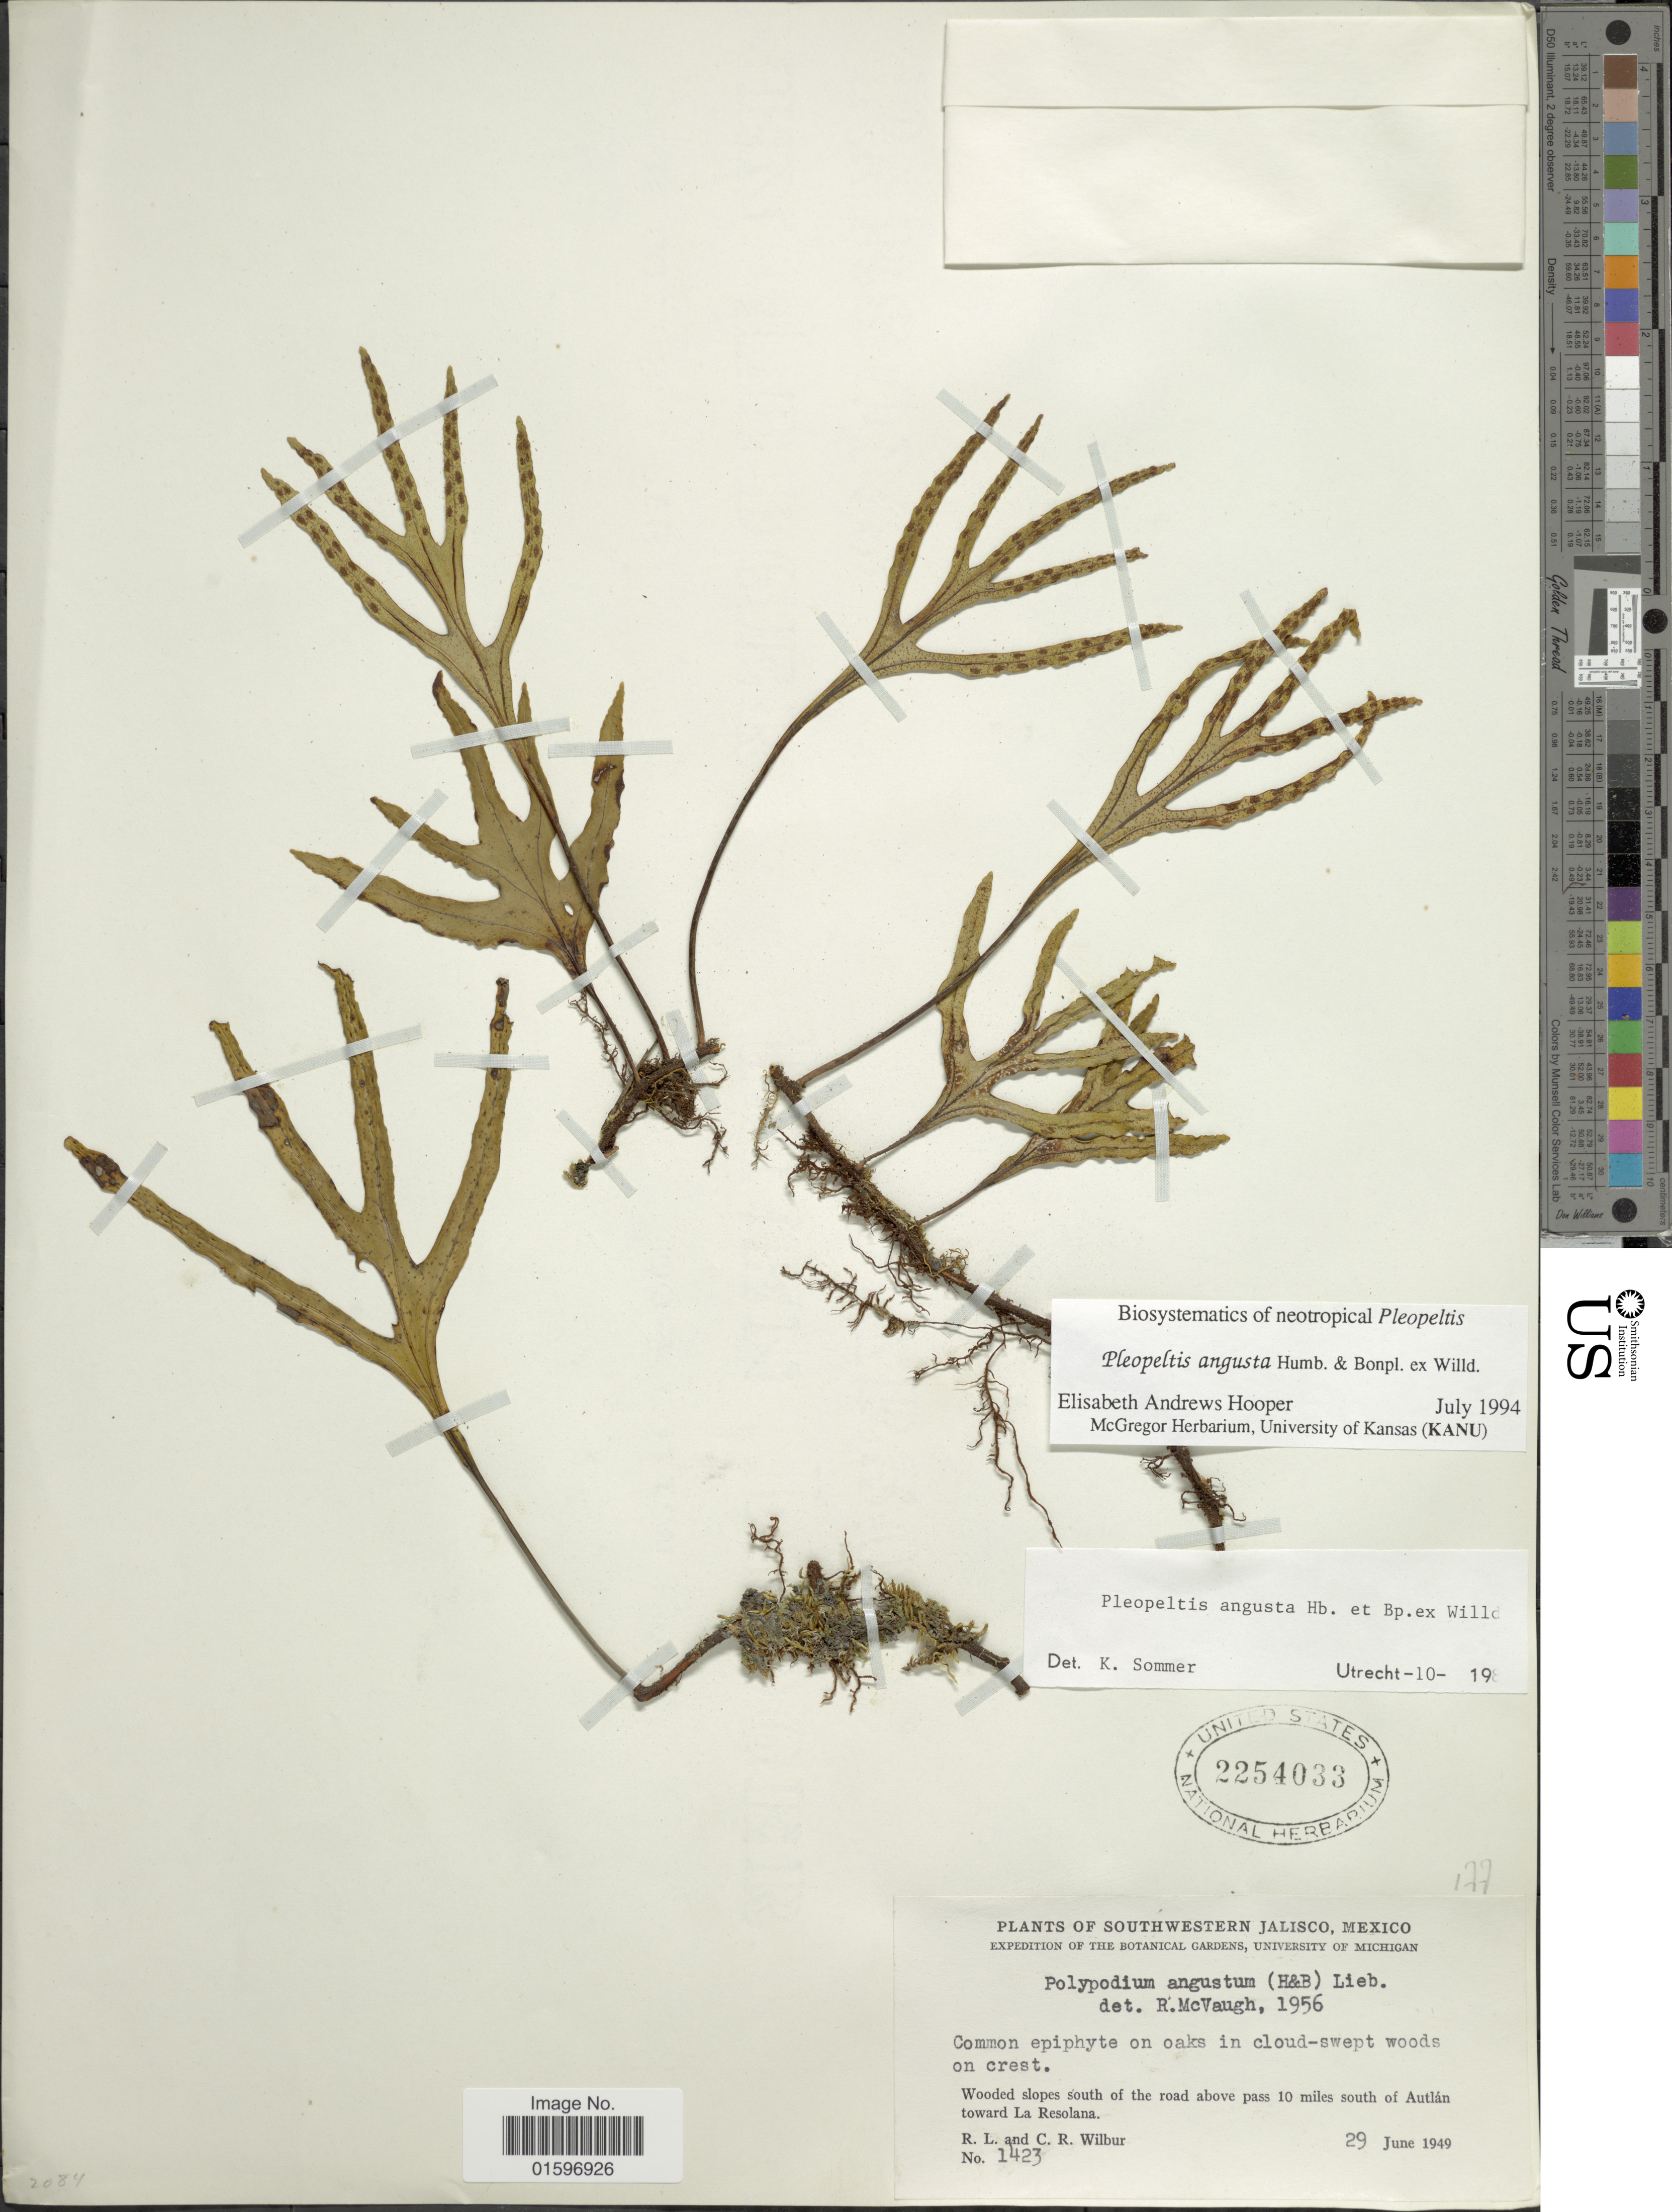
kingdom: Plantae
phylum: Tracheophyta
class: Polypodiopsida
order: Polypodiales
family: Polypodiaceae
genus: Pleopeltis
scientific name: Pleopeltis angusta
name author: Humb. & Bonap. ex Willd.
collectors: R. L. Wilbur & C. Wilbur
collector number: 1423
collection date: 1949-06-29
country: Mexico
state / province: Jalisco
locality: Southwestern Jalisco. Wooded slopes south of the road above pass 10 miles south of Autlán toward La Resolana.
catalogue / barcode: US 2254033